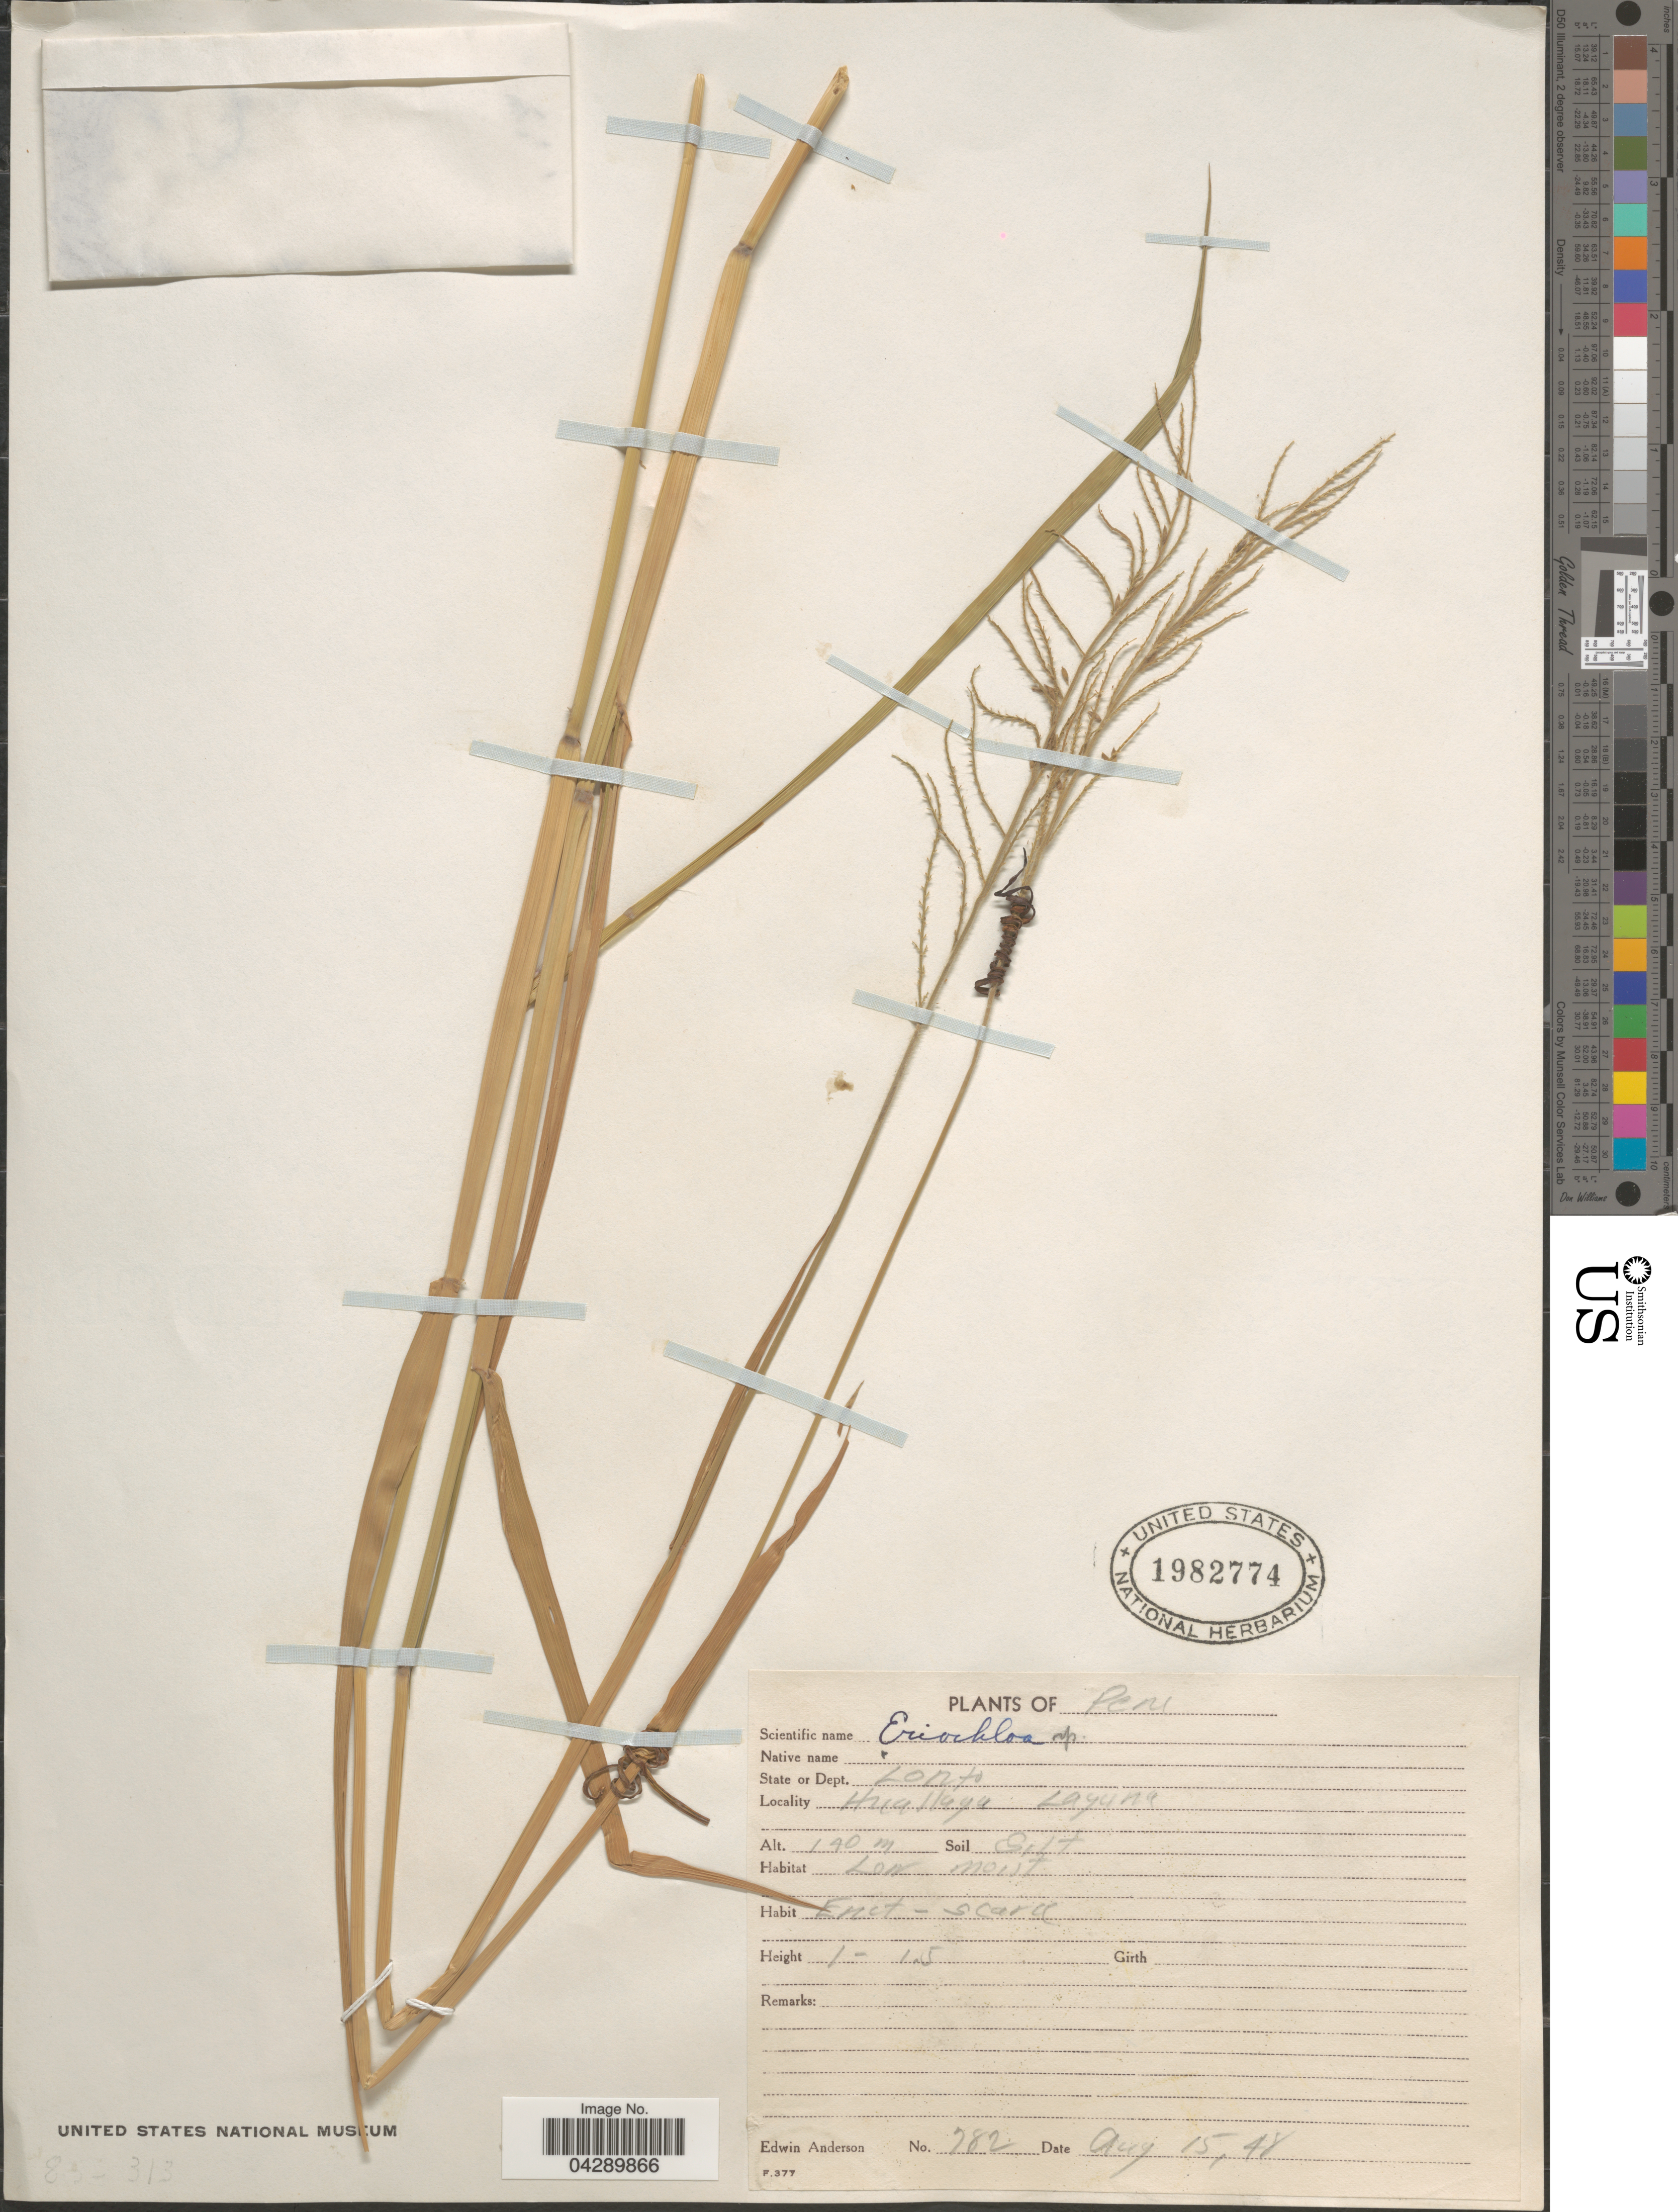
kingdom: Plantae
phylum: Tracheophyta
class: Liliopsida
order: Poales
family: Poaceae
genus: Eriochloa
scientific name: Eriochloa sp.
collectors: E. Anderson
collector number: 282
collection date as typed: Transcribed d/m/y: 15/8/48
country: Peru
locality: State or Dept. Loreto. Huallaga Laguna.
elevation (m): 140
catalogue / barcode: US 1982774